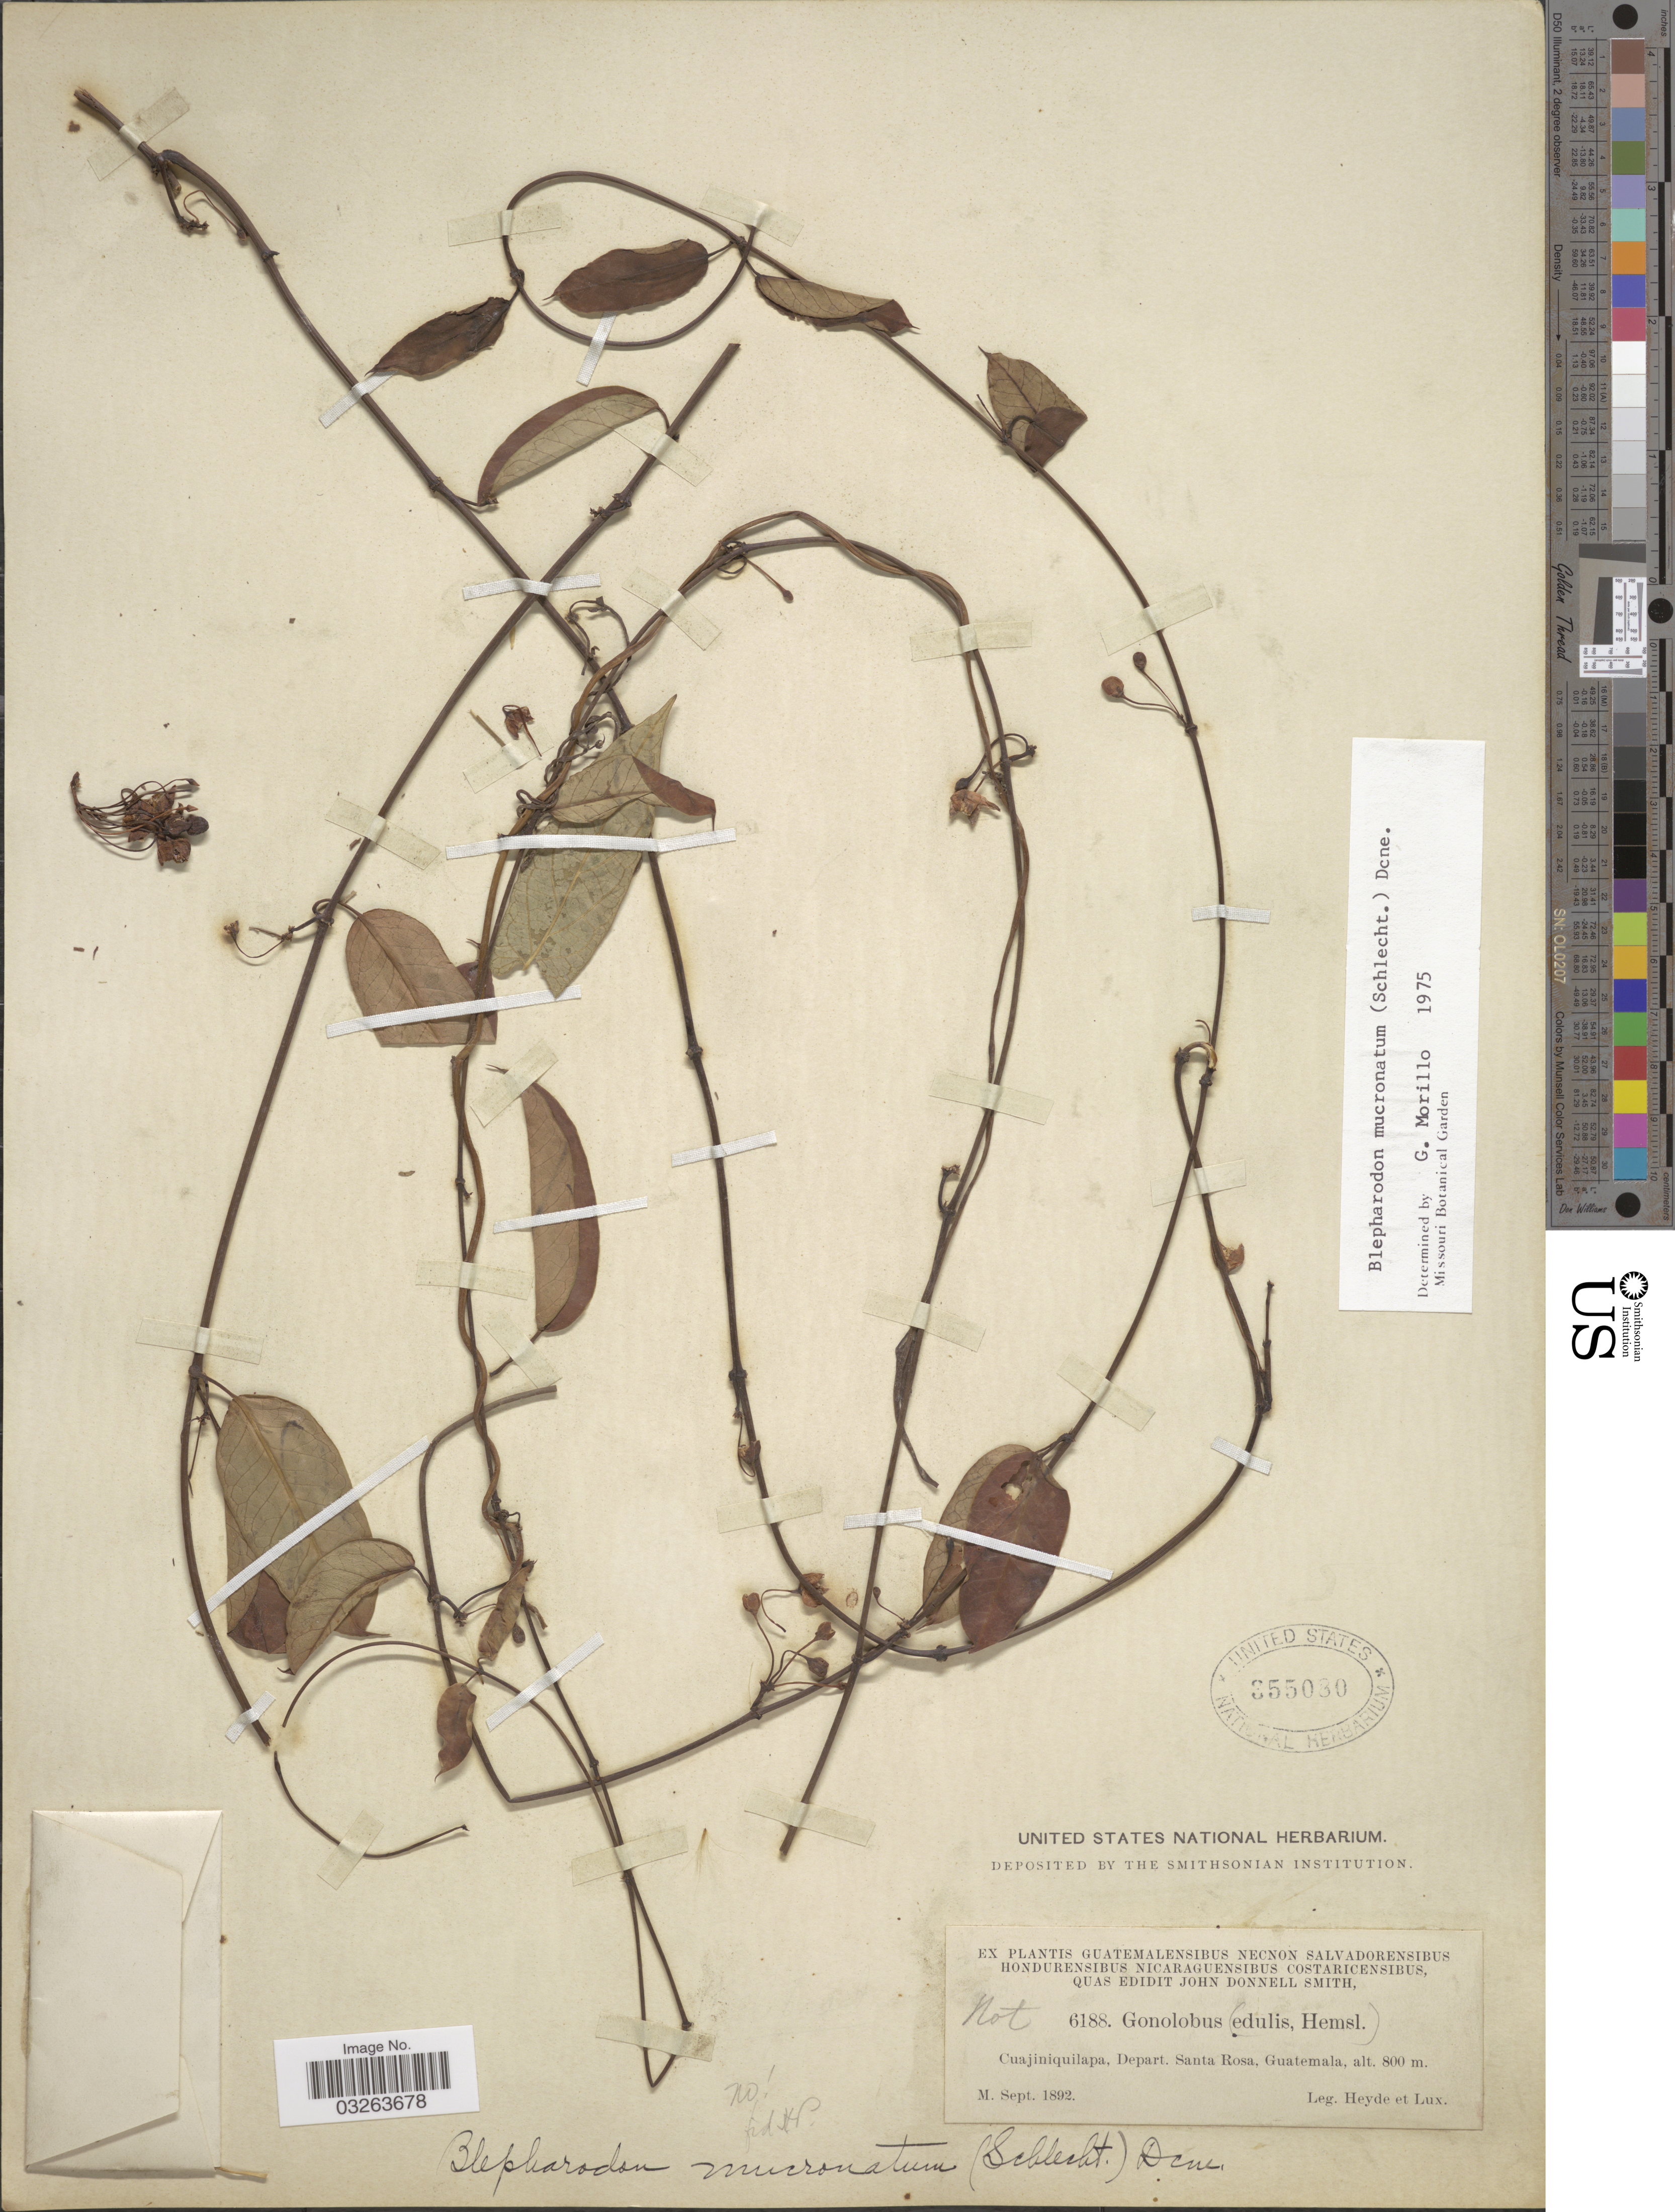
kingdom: Plantae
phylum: Tracheophyta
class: Magnoliopsida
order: Gentianales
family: Apocynaceae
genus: Blepharodon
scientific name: Blepharodon mucronatum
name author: (Schltdl.) Decne.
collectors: Heyde & Lux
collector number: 6188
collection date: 1892-09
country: Guatemala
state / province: Santa Rosa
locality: Cuajiniquilapa, Depart. Santa Rosa.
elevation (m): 800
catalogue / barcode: US 355080